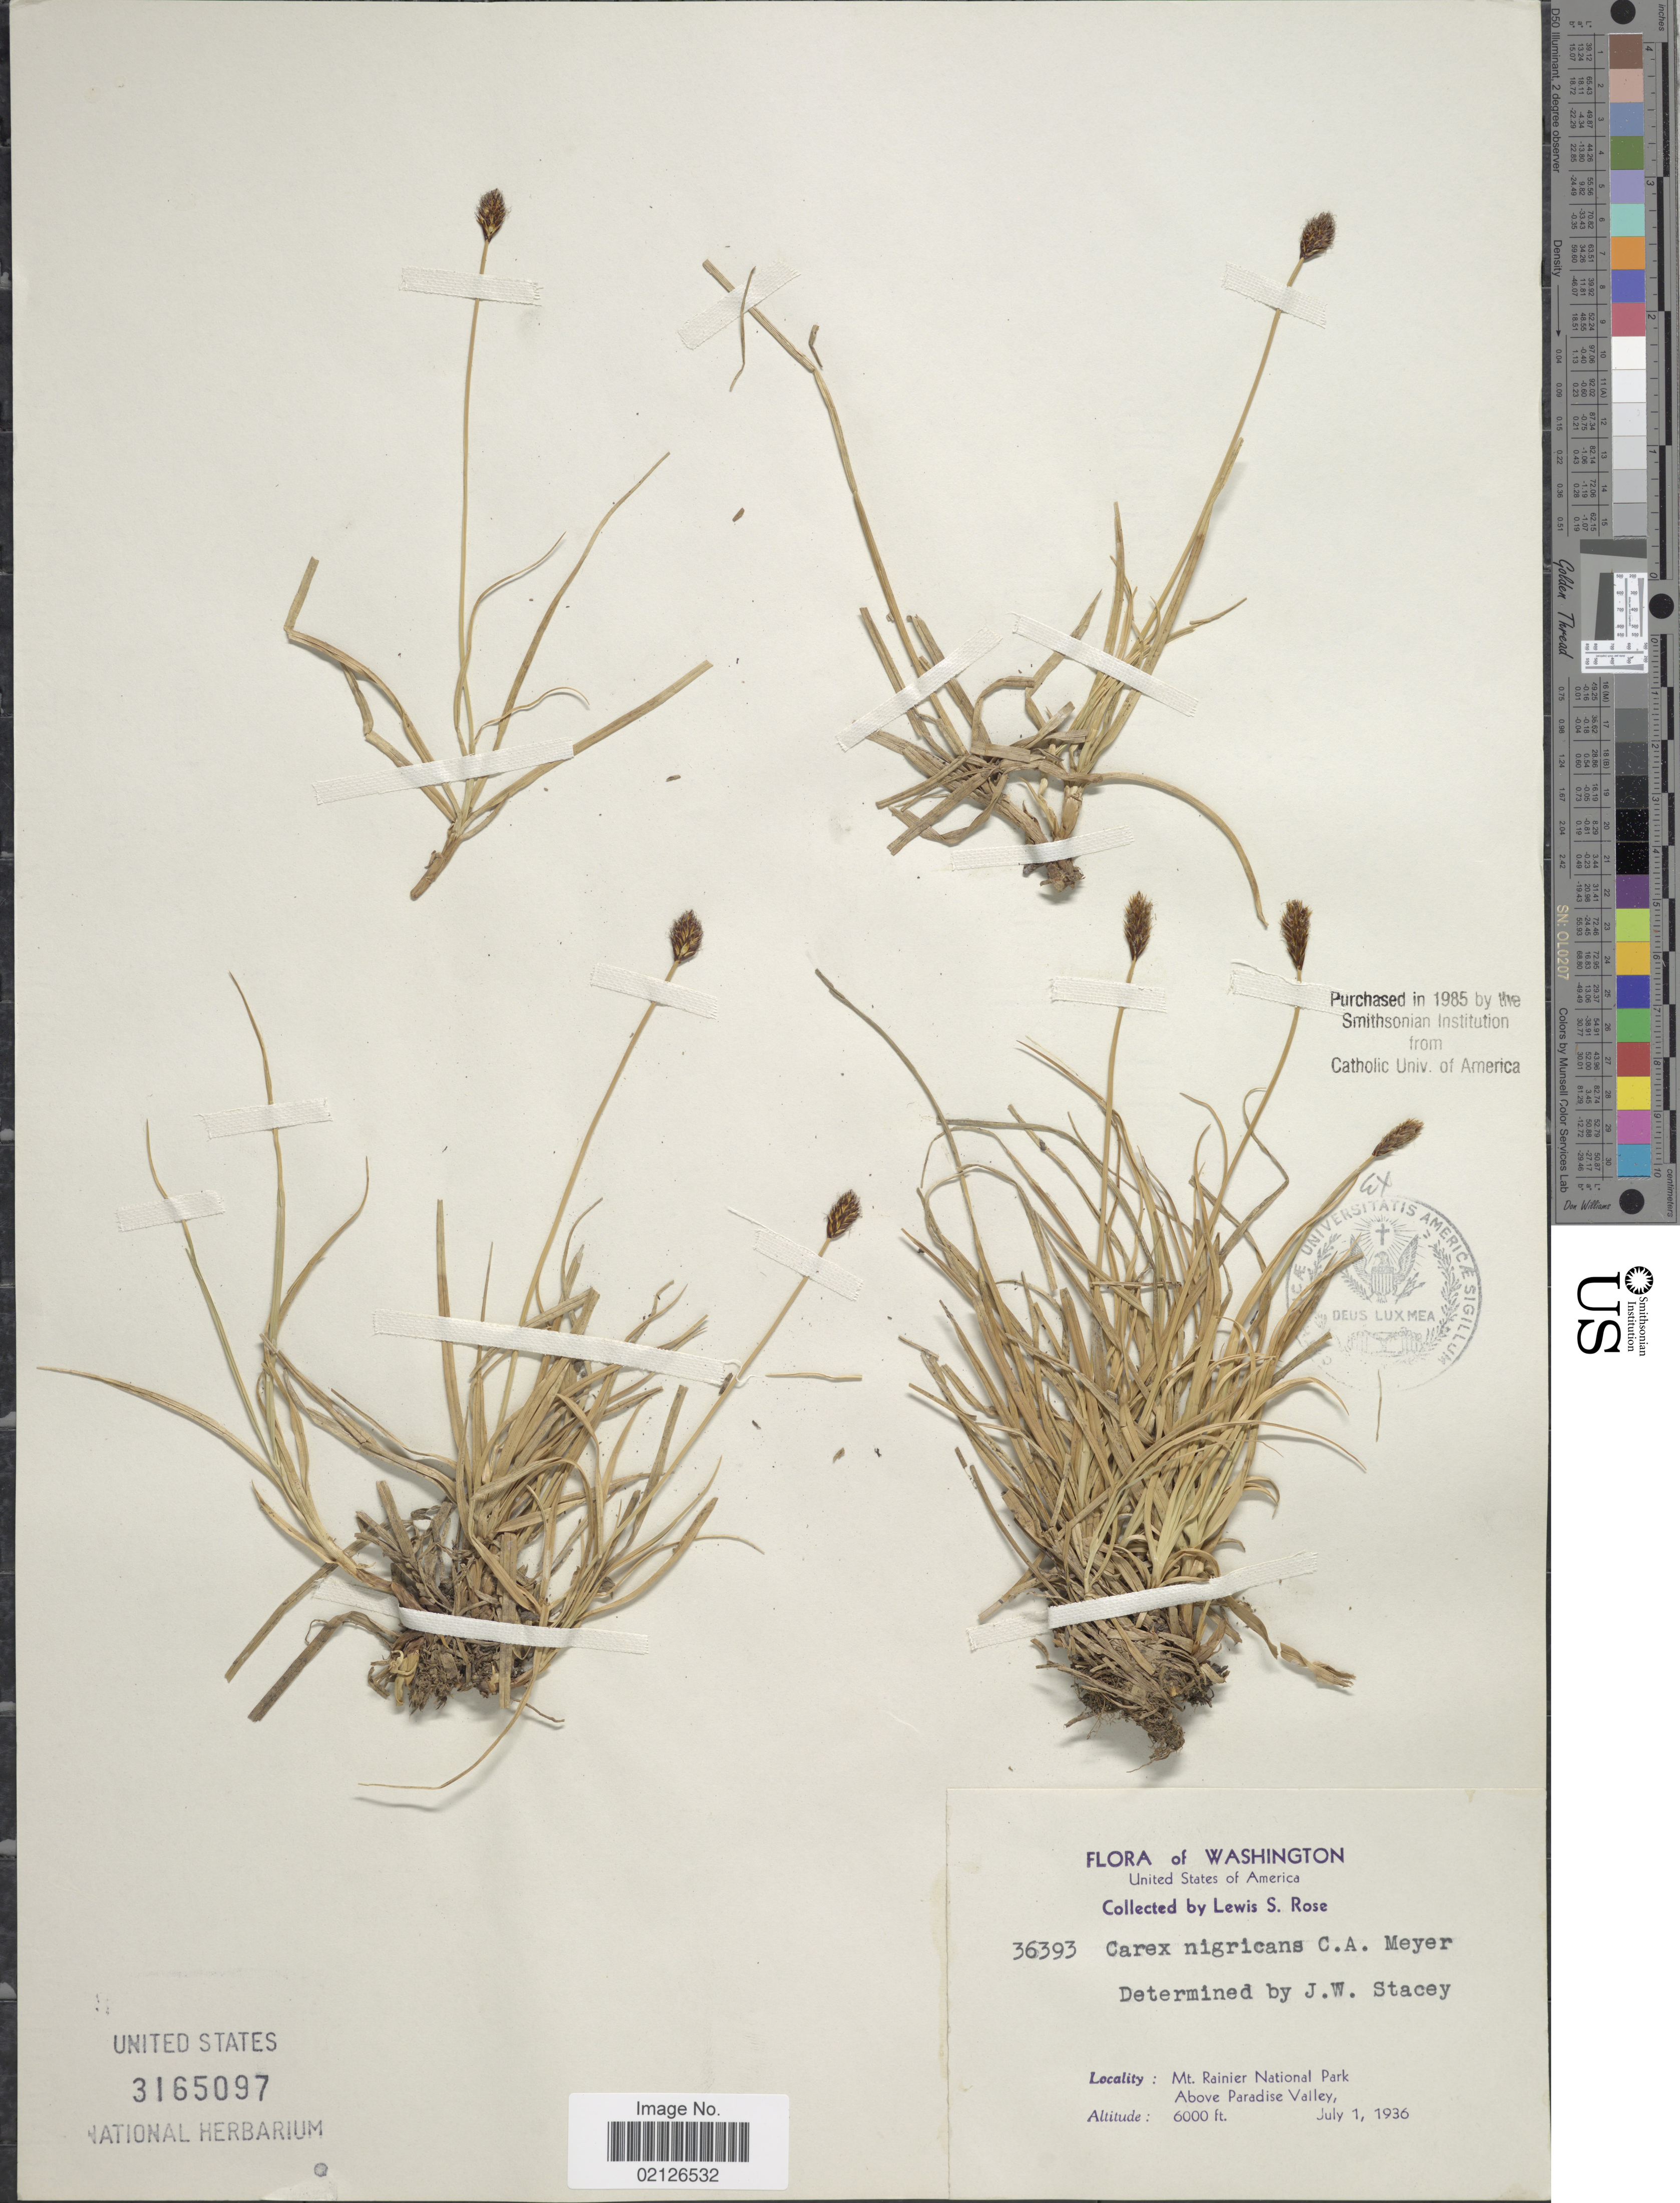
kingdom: Plantae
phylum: Tracheophyta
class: Liliopsida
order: Poales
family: Cyperaceae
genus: Carex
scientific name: Carex nigricans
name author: C.A. Mey.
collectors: L. S. Rose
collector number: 36393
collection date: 1936-07-01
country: United States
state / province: Washington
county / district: Pierce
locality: Mt. Rainier National Park, above Paradise Valley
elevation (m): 1829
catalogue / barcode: US 3165097